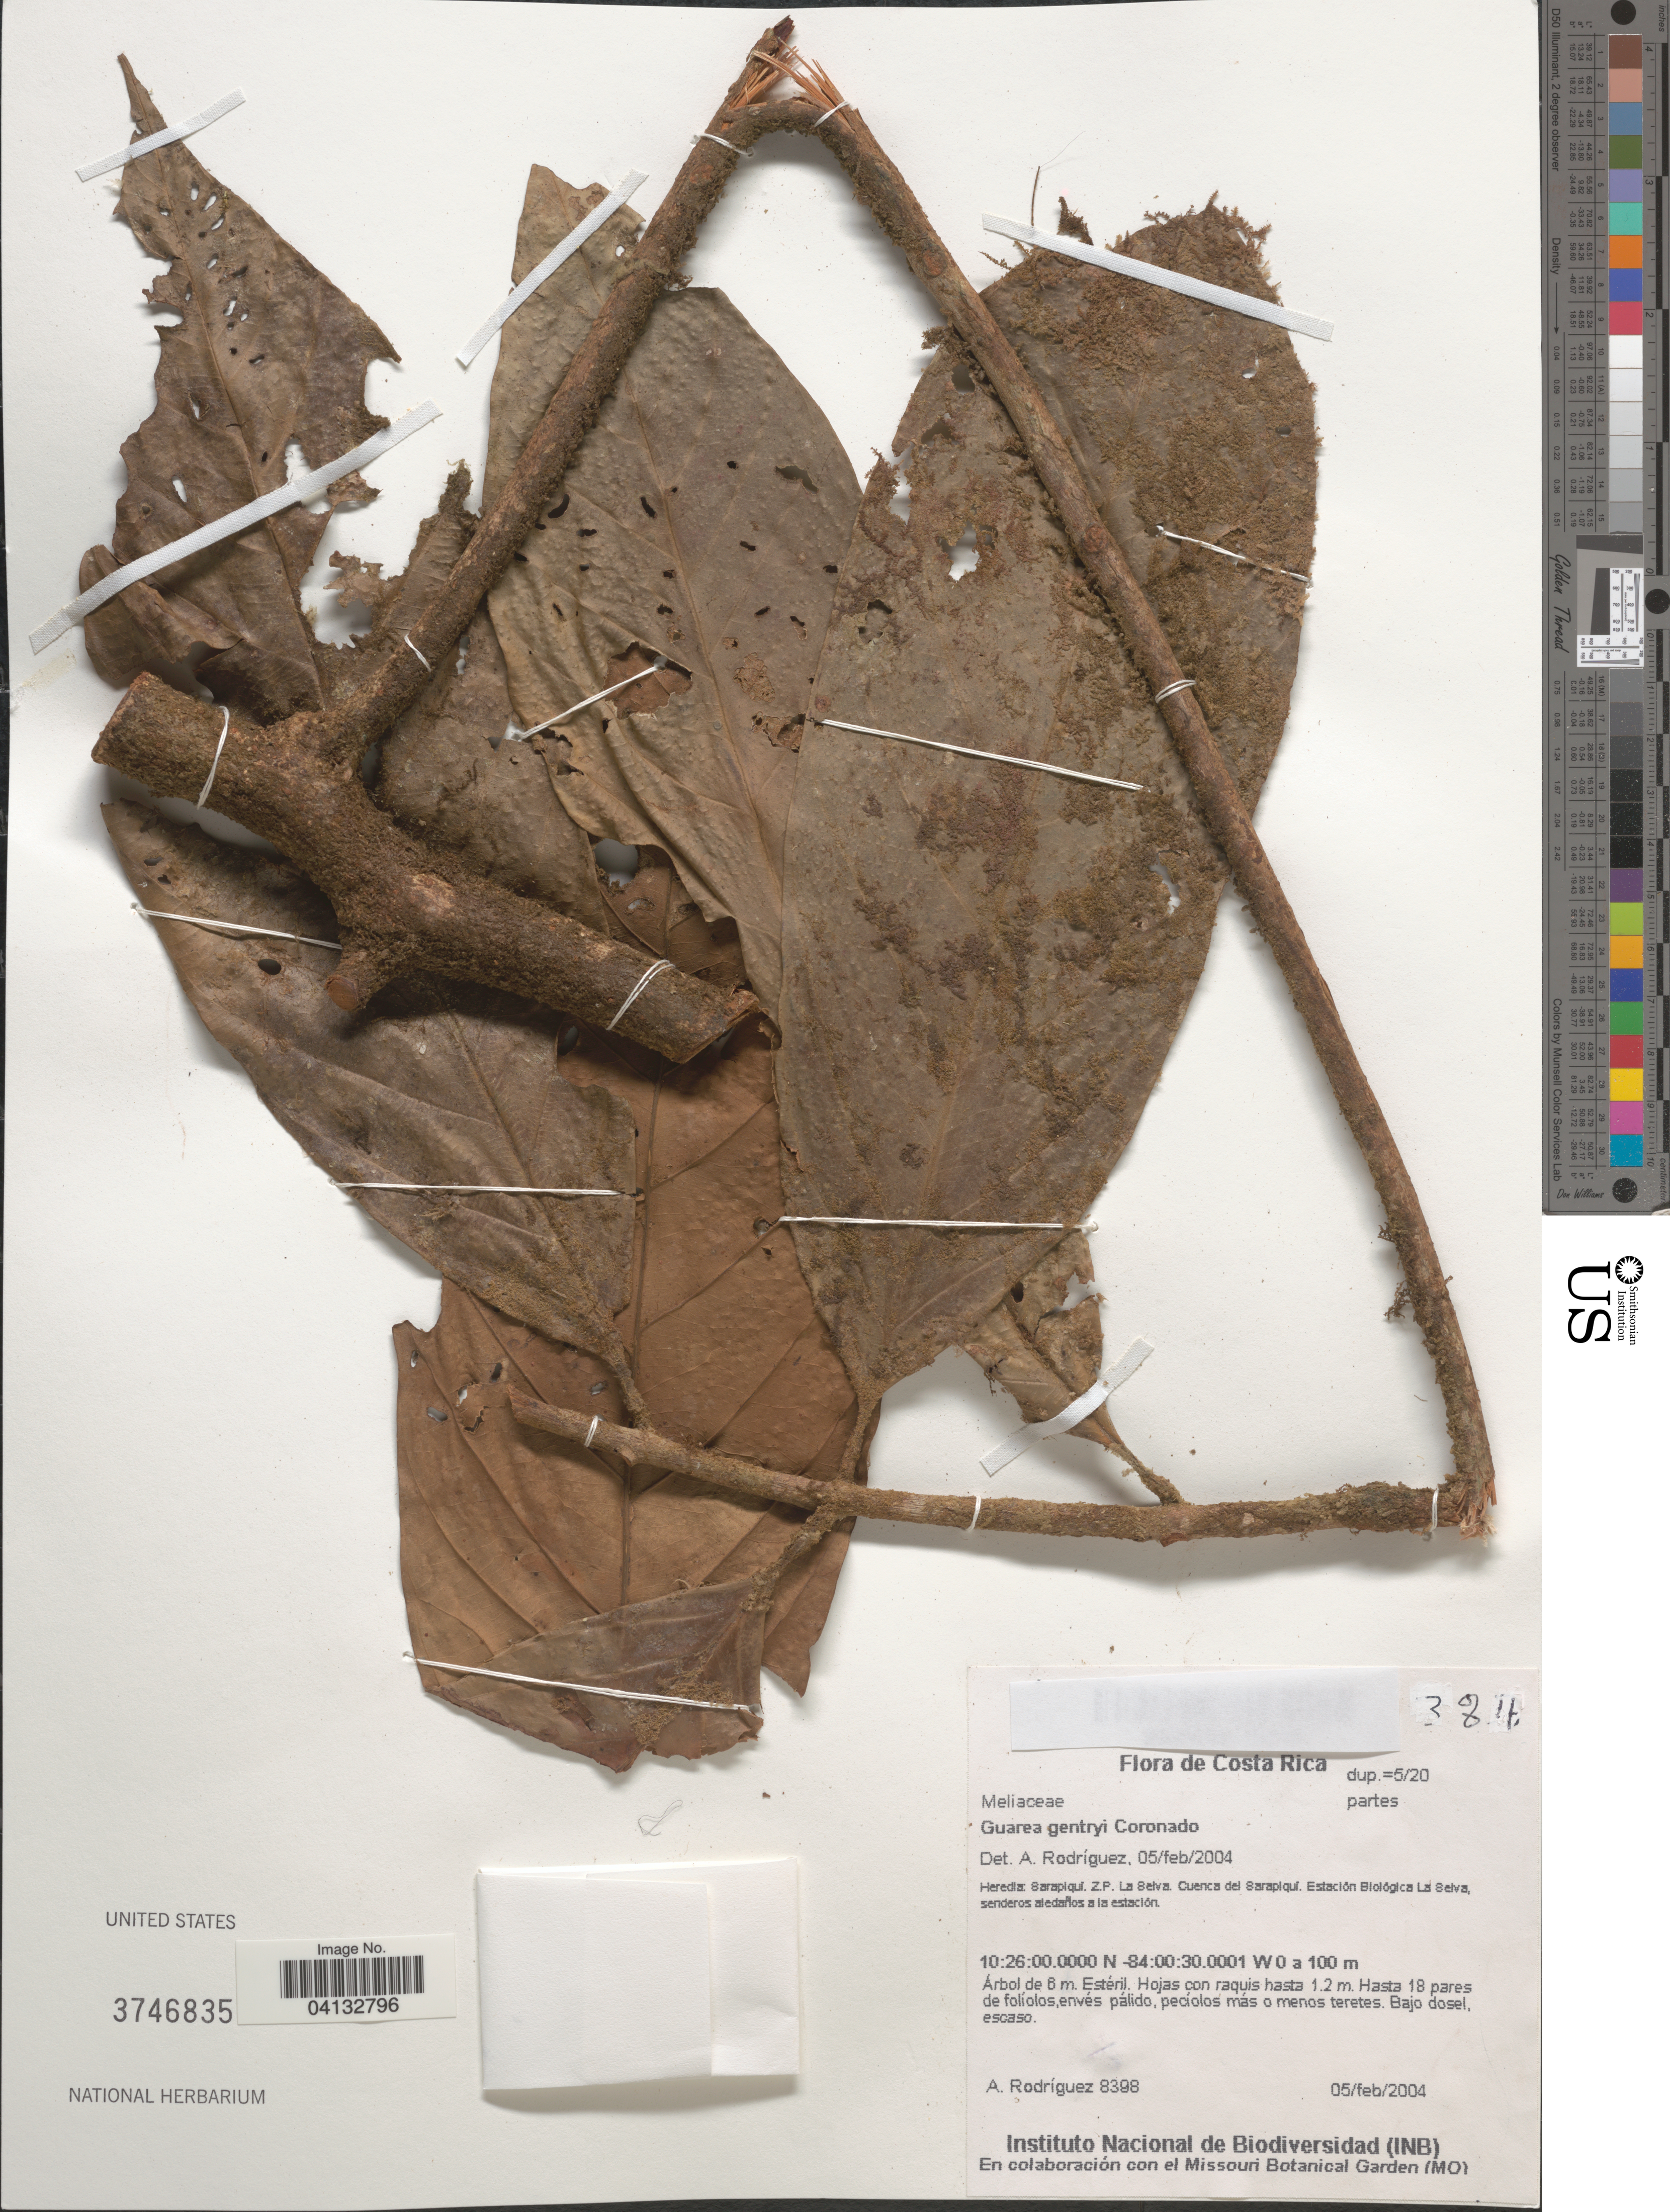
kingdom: Plantae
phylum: Tracheophyta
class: Magnoliopsida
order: Sapindales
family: Meliaceae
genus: Guarea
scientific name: Guarea gentryi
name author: Coronado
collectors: A. Rodríguez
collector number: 8398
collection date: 2004-02-05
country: Costa Rica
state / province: Heredia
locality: Sarapiquí. Z.P. La Selva. Cuenca del Sarapiquí. Estación Biológical La Selva, senderos aledaños a la estación.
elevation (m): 0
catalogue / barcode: US 3746835